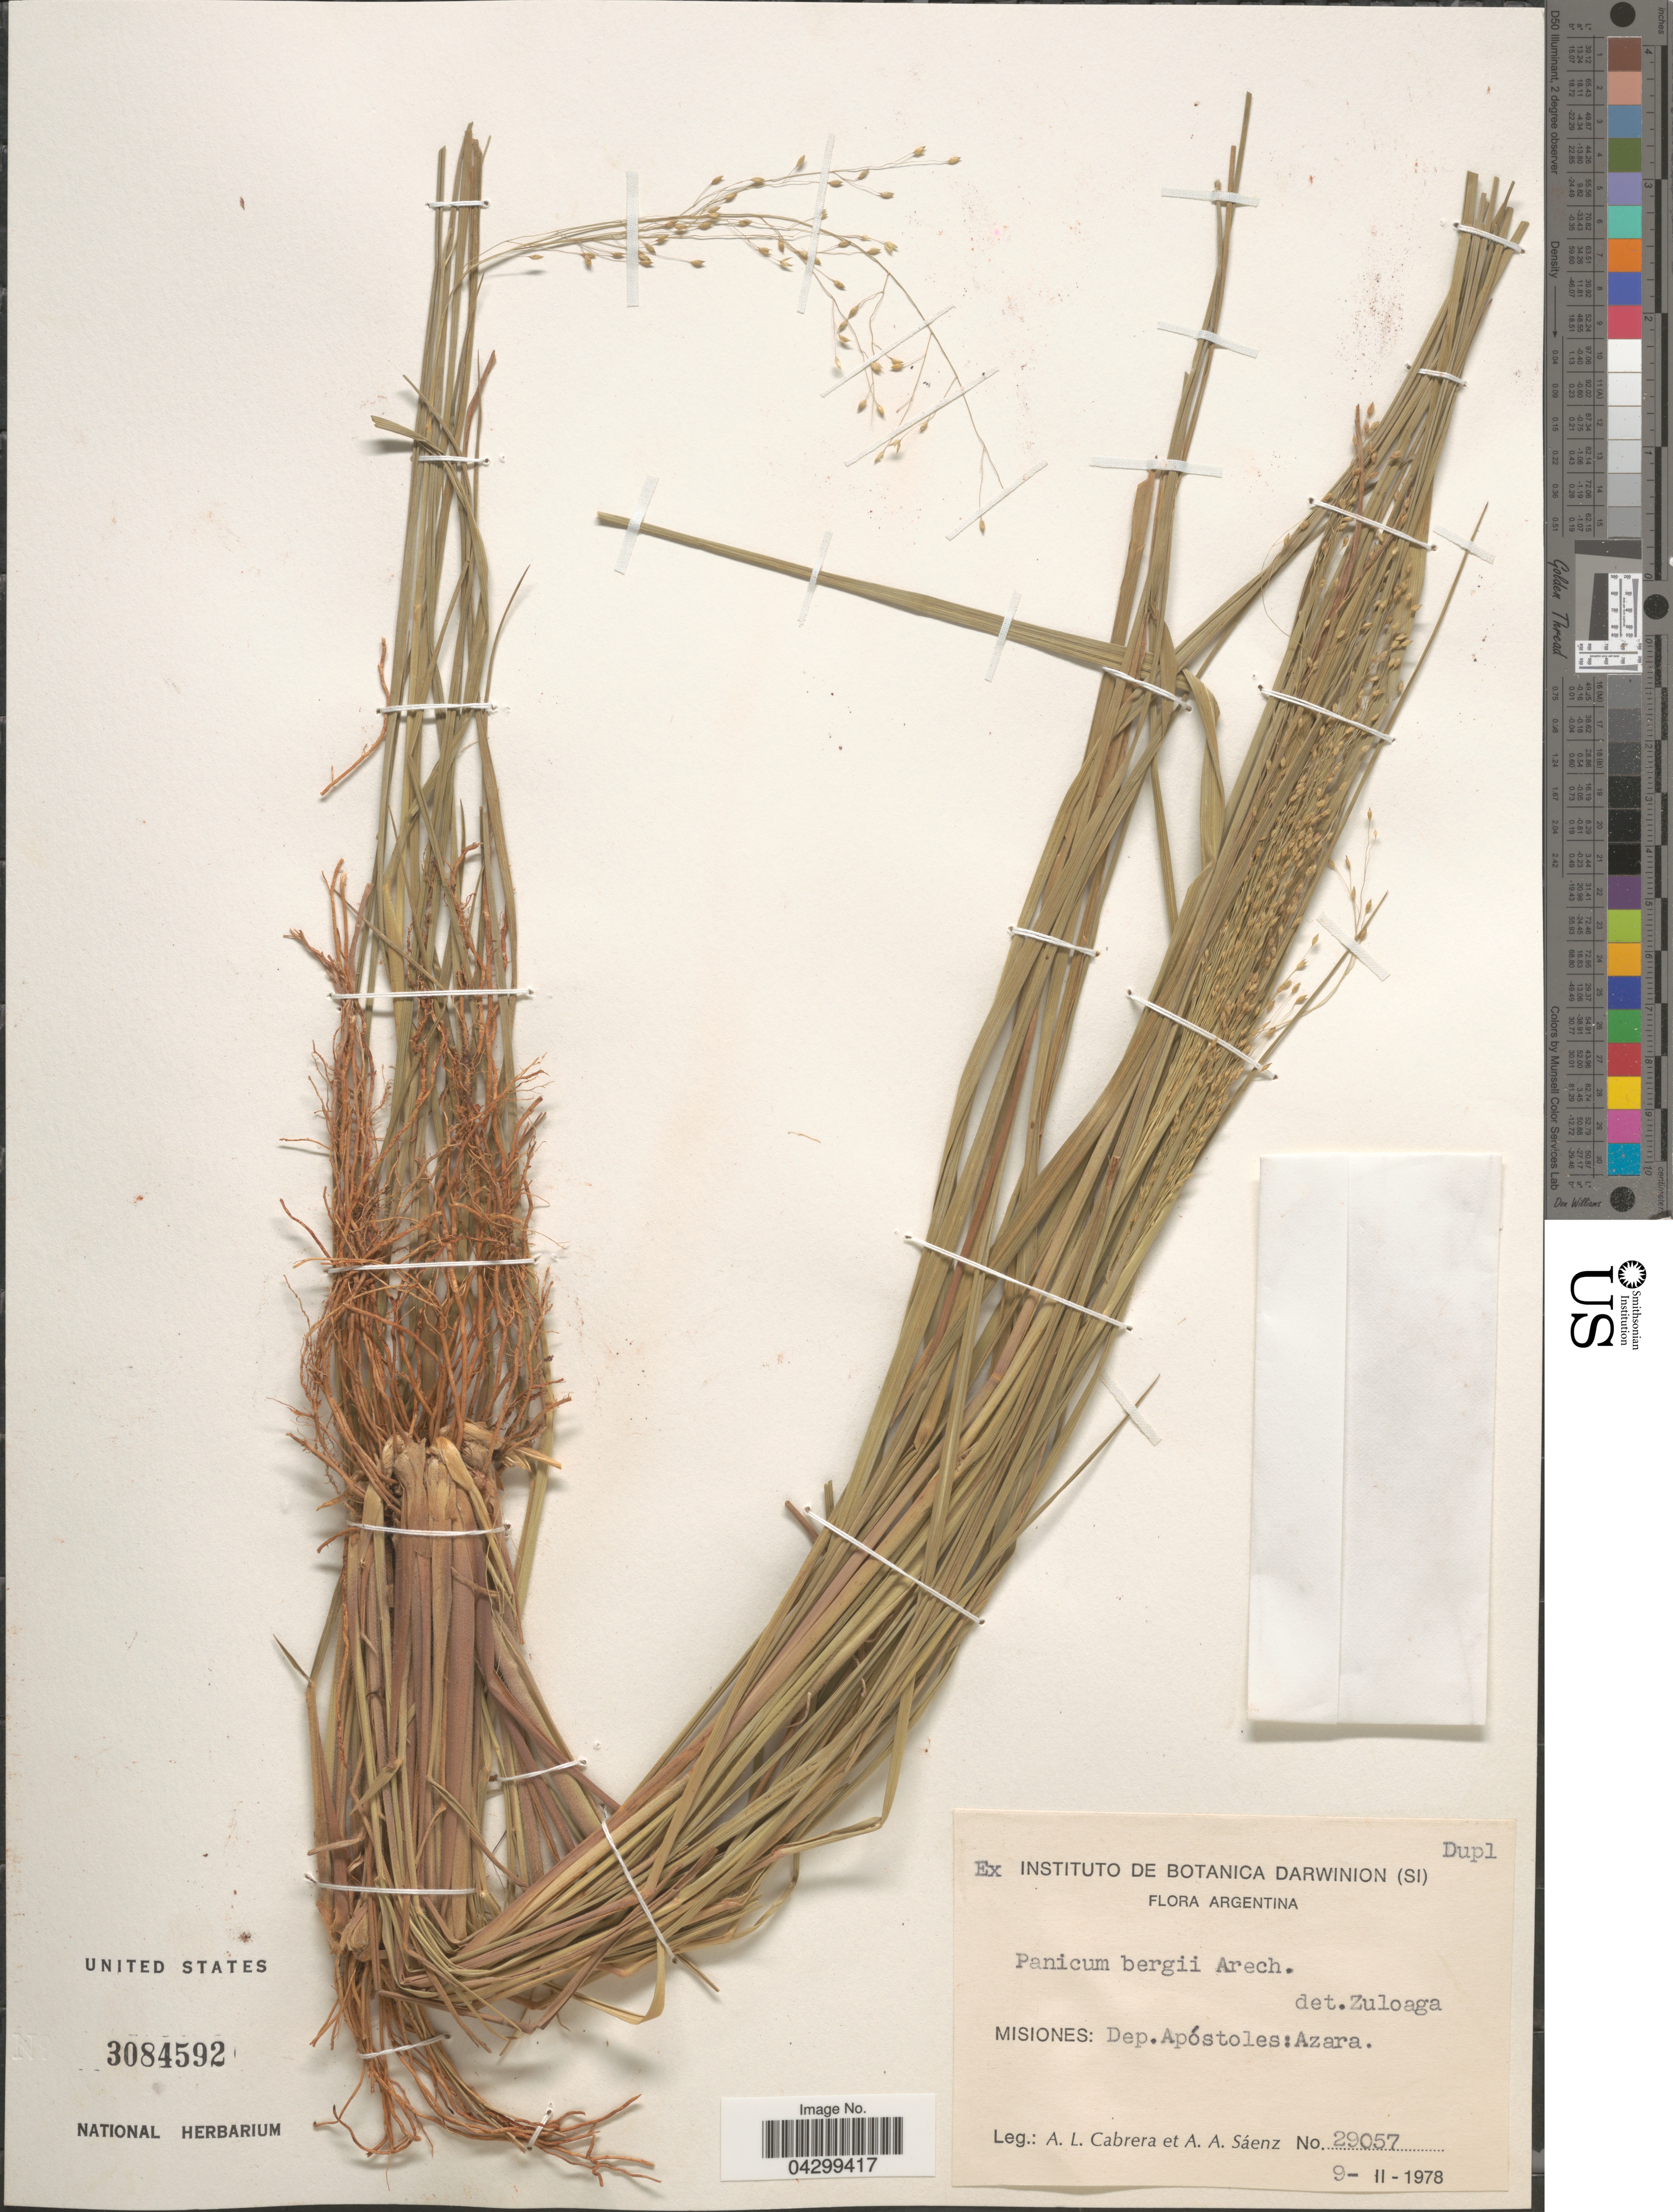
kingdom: Plantae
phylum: Tracheophyta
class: Liliopsida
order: Poales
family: Poaceae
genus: Panicum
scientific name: Panicum bergii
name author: Arechav.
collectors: A. L. Cabrera & A. A. Saenz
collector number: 29057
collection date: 1978-02-09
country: Argentina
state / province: Misiones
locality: Dep. Apóstoles: Azara.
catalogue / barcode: US 3084592